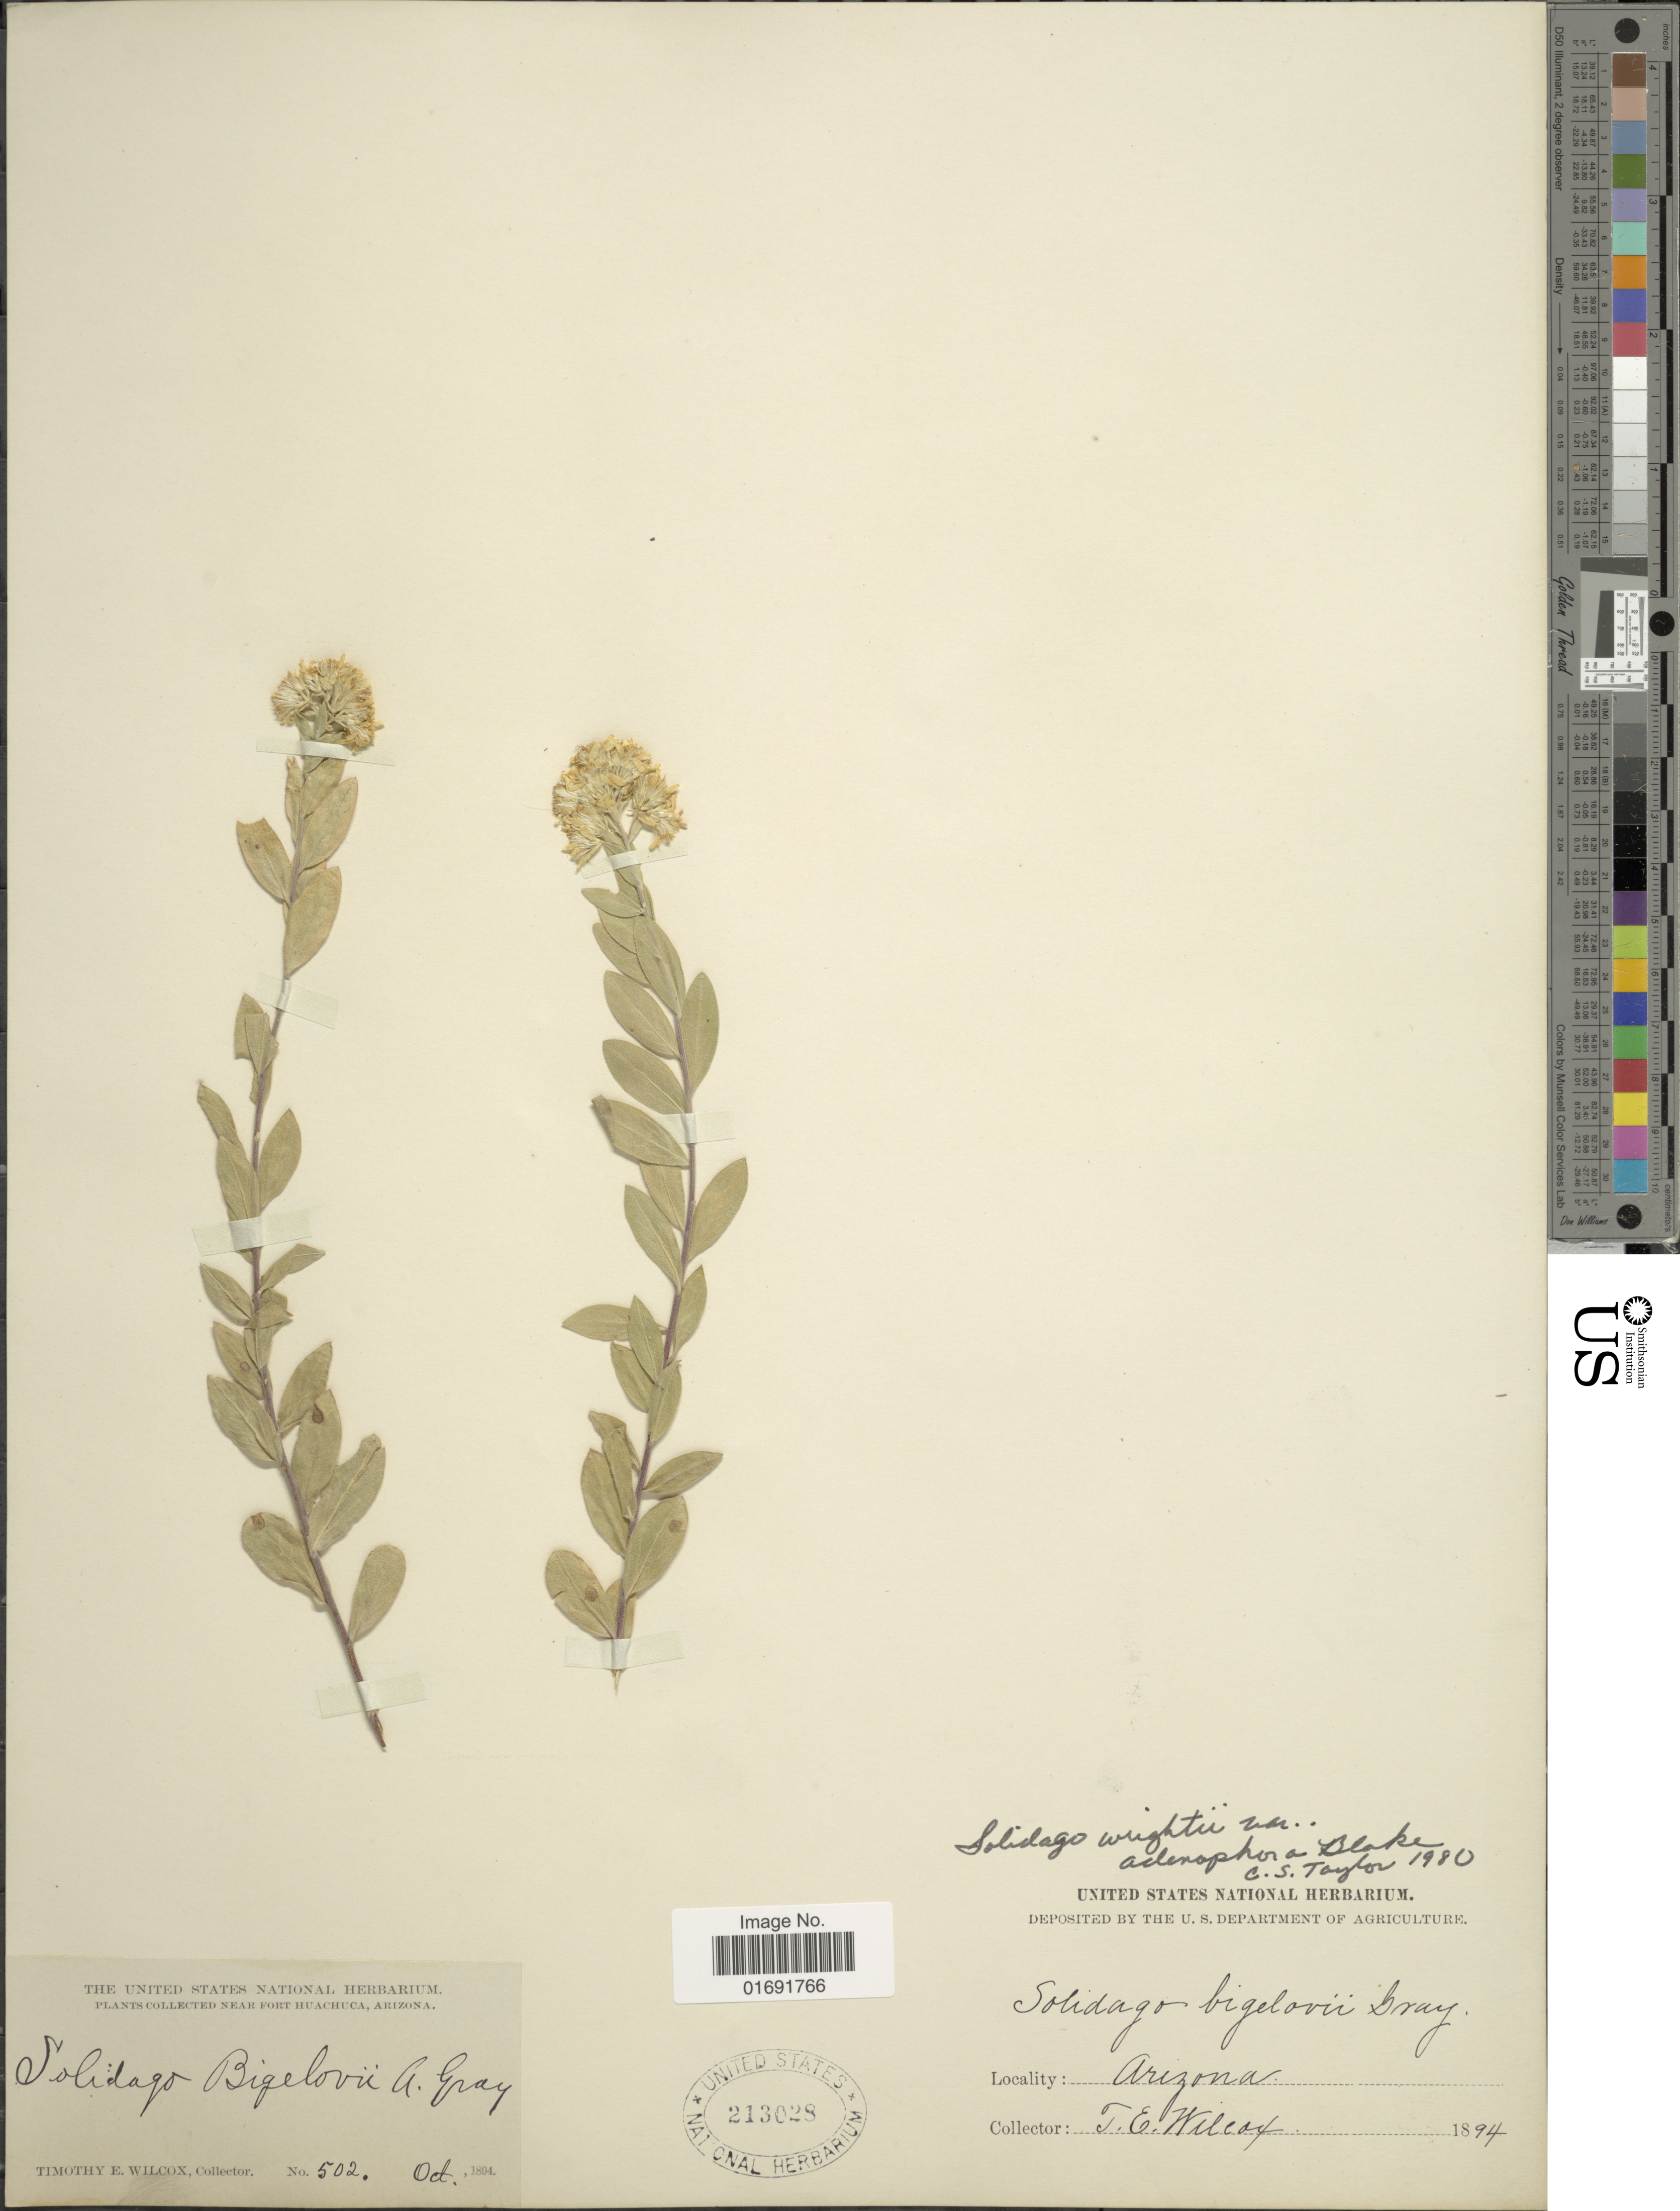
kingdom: Plantae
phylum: Tracheophyta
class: Magnoliopsida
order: Asterales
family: Asteraceae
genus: Solidago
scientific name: Solidago wrightii var. adenophora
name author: S.F. Blake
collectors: T. E. Wilcox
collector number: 502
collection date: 1894-10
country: United States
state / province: Arizona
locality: Near Fort Huachuca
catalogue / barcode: US 213028